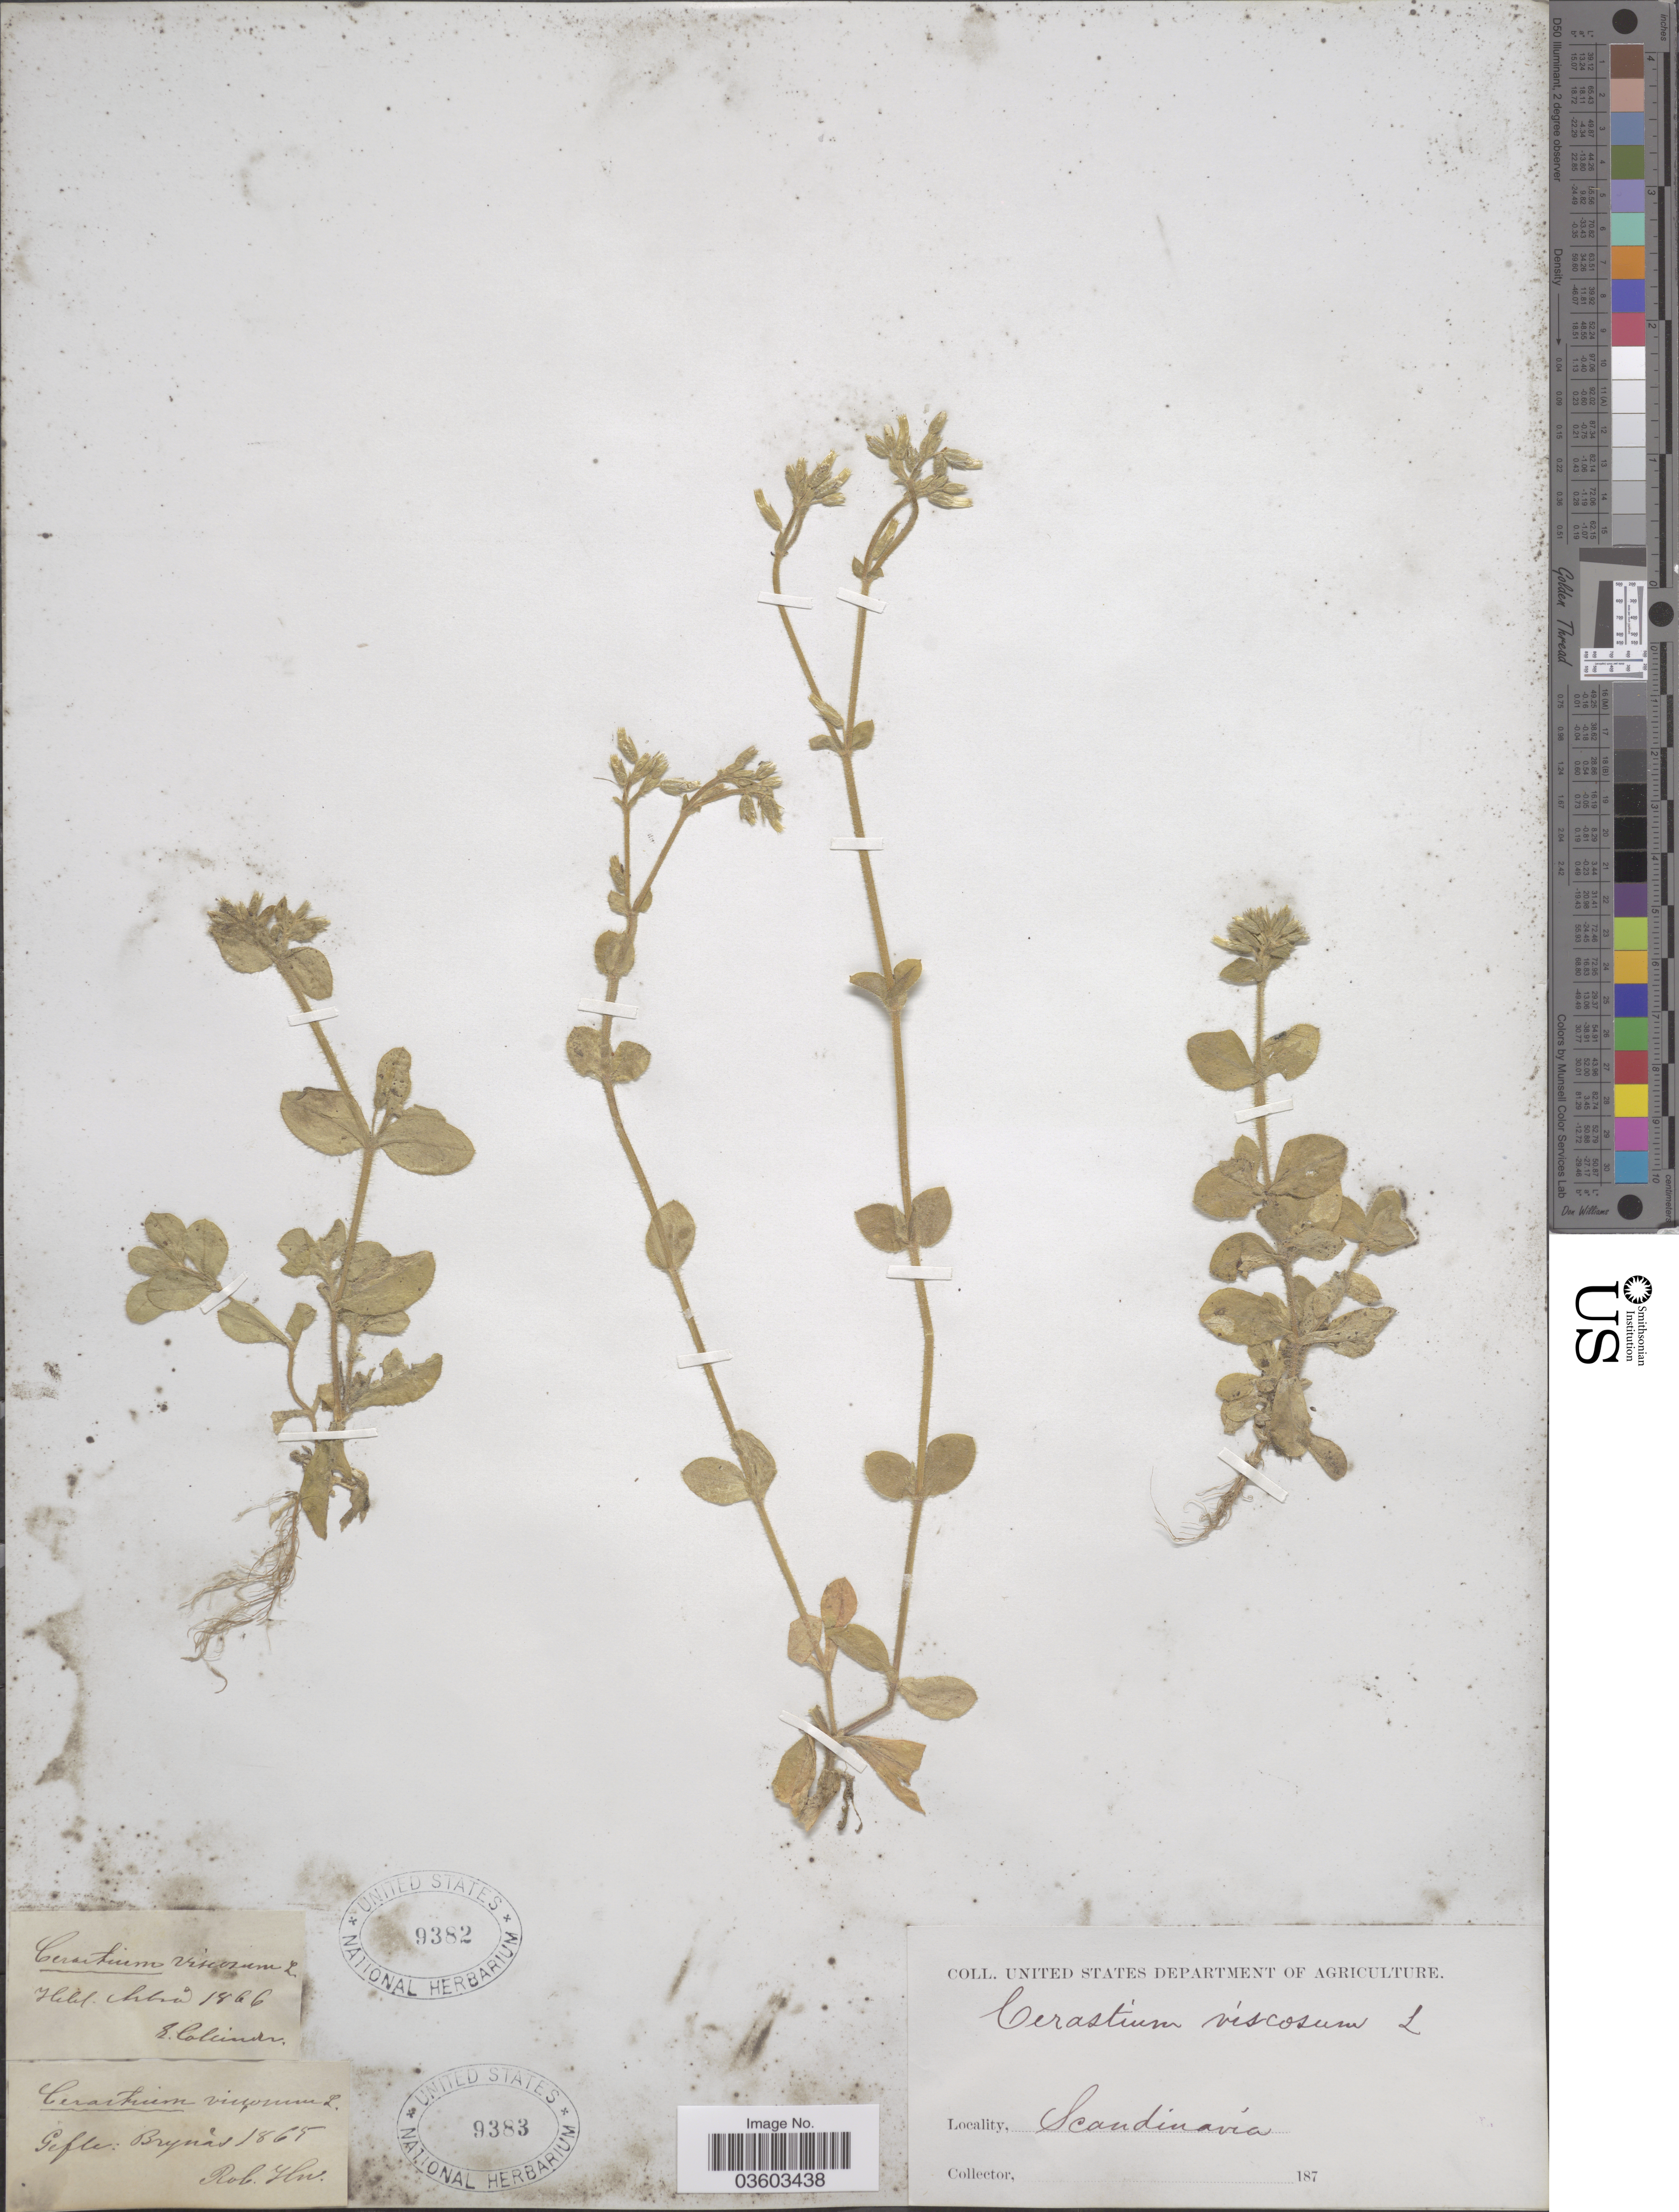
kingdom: Plantae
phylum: Tracheophyta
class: Magnoliopsida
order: Caryophyllales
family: Caryophyllaceae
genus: Cerastium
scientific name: Cerastium viscosum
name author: L.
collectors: R. Hu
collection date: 1865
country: Sweden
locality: Gefle: Brynås.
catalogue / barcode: US 9383-2